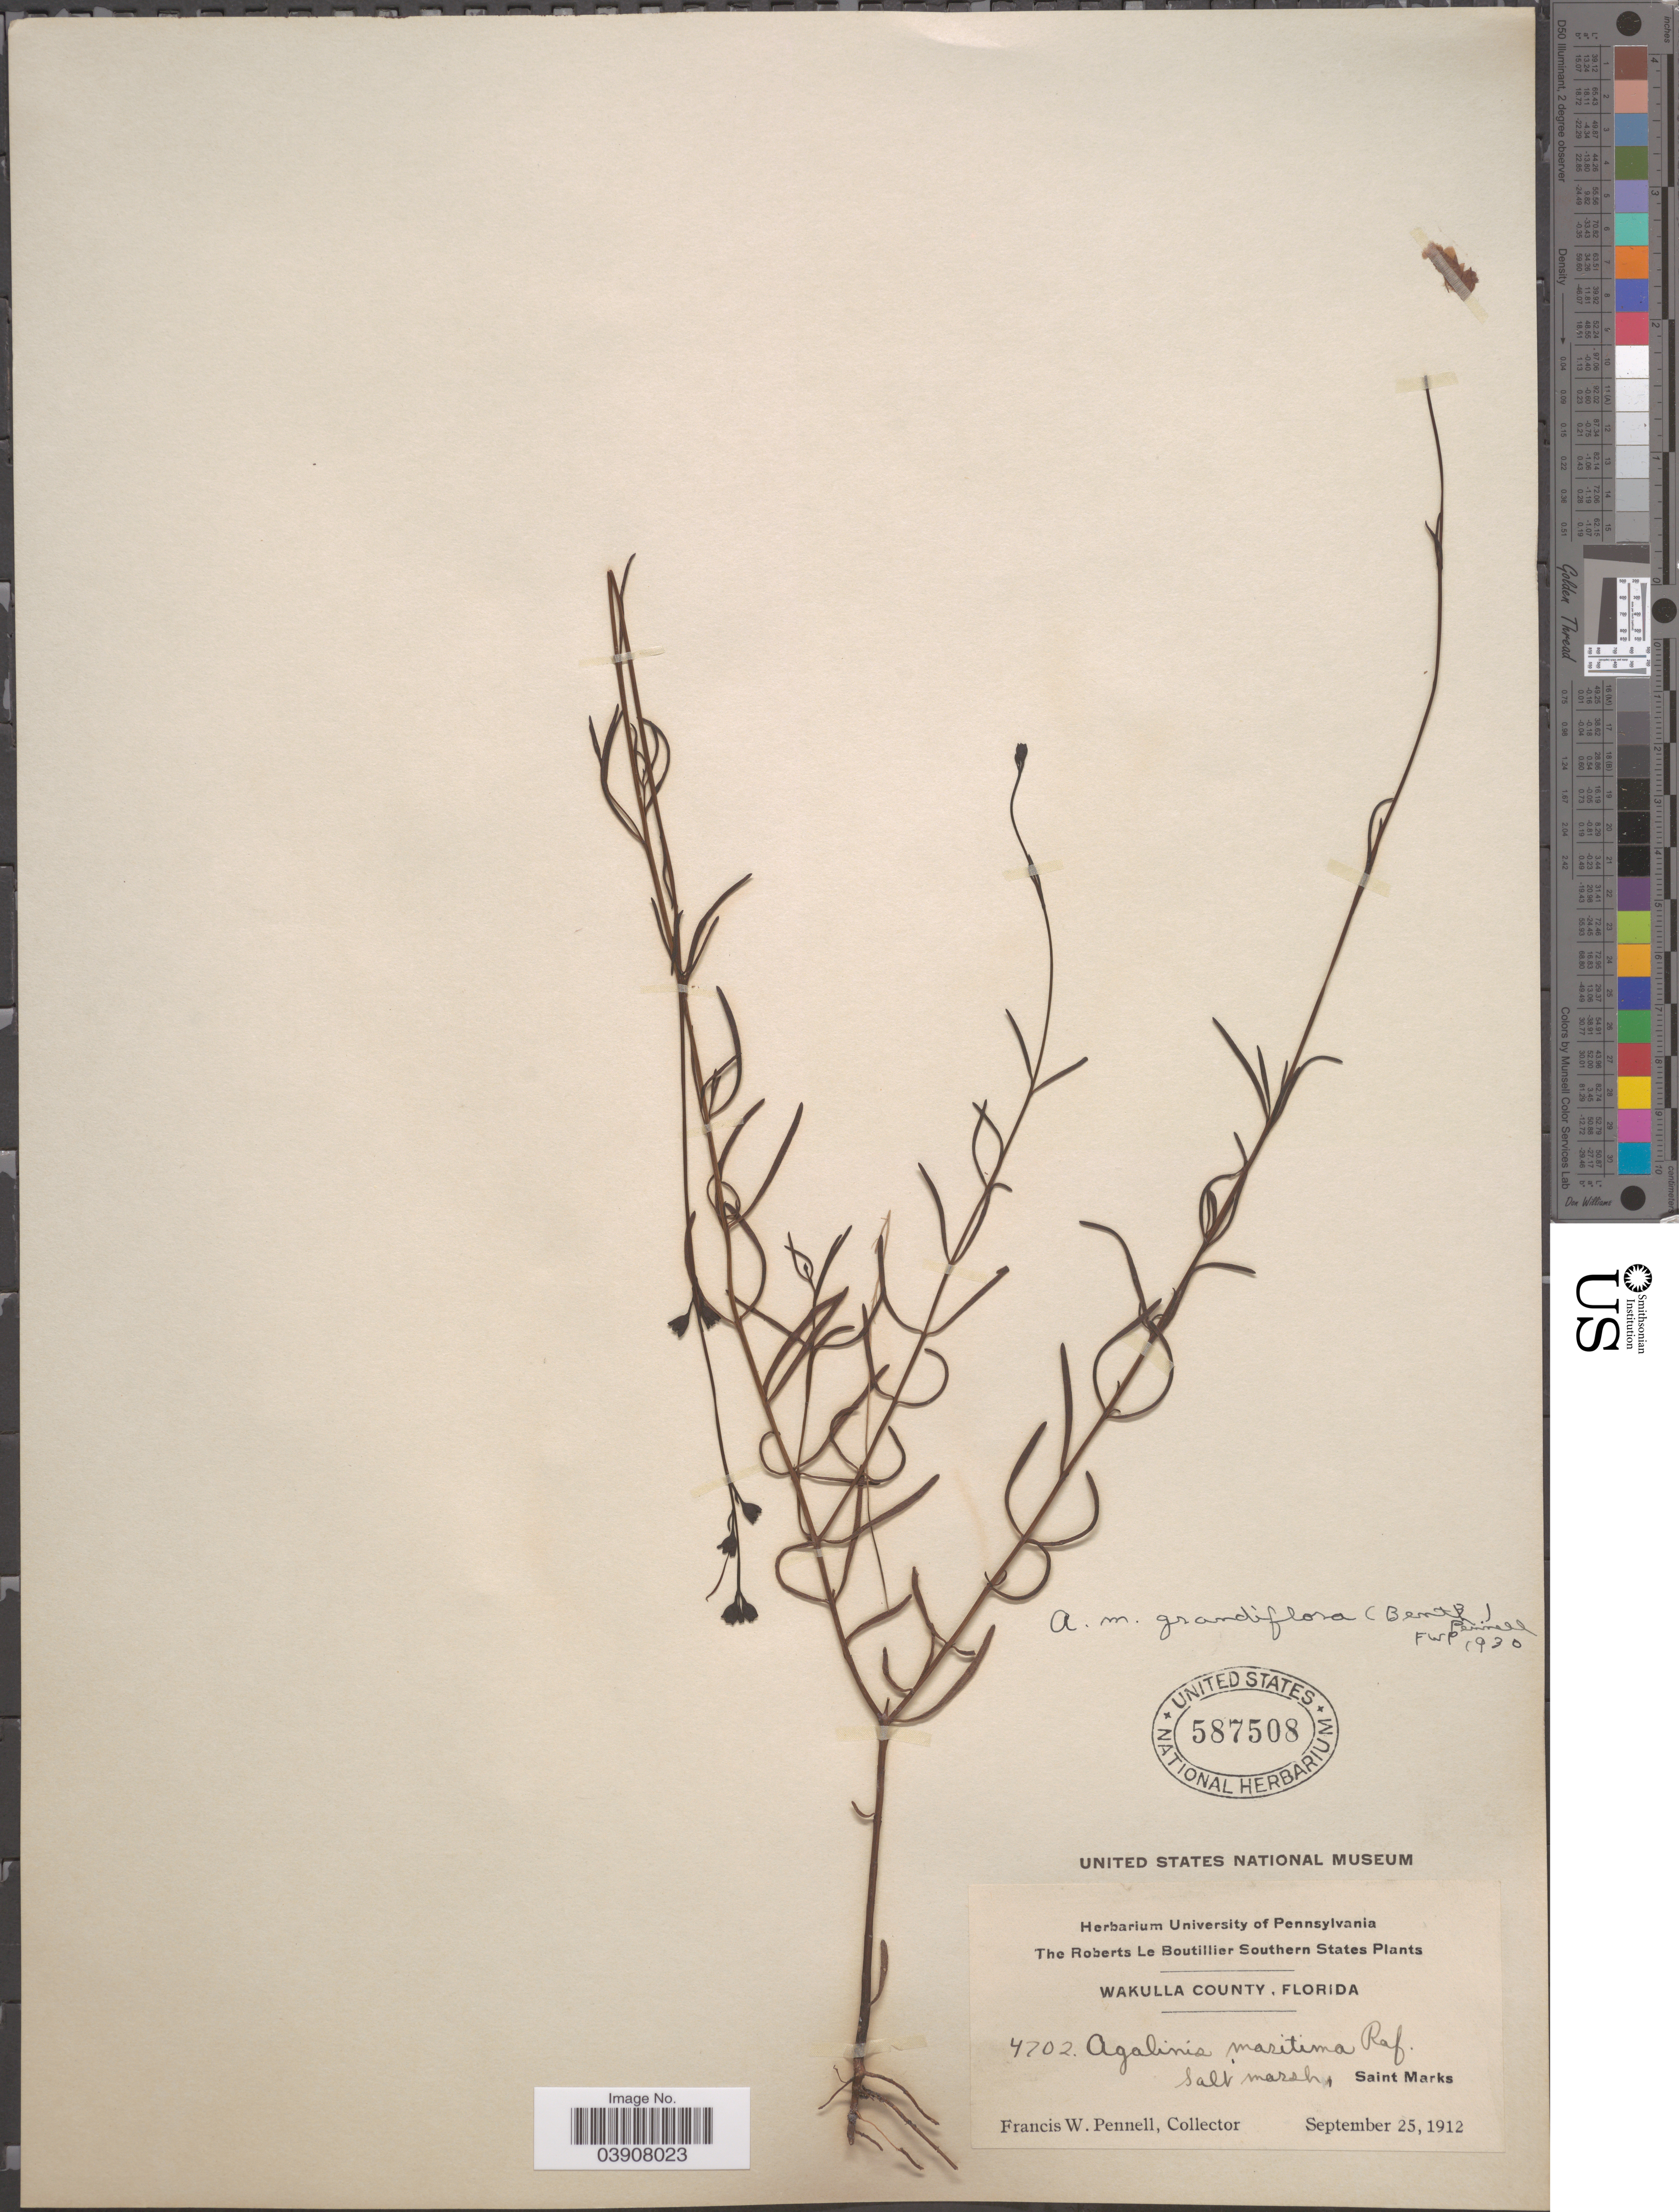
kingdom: Plantae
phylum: Tracheophyta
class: Magnoliopsida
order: Lamiales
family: Orobanchaceae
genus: Agalinis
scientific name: Agalinis maritima var. grandiflora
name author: (Benth.) Pennell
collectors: F. W. Pennell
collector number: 4702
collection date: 1912-09-25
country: United States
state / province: Florida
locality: Southern States. Wakulla County. Saint Marks.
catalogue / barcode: US 587508